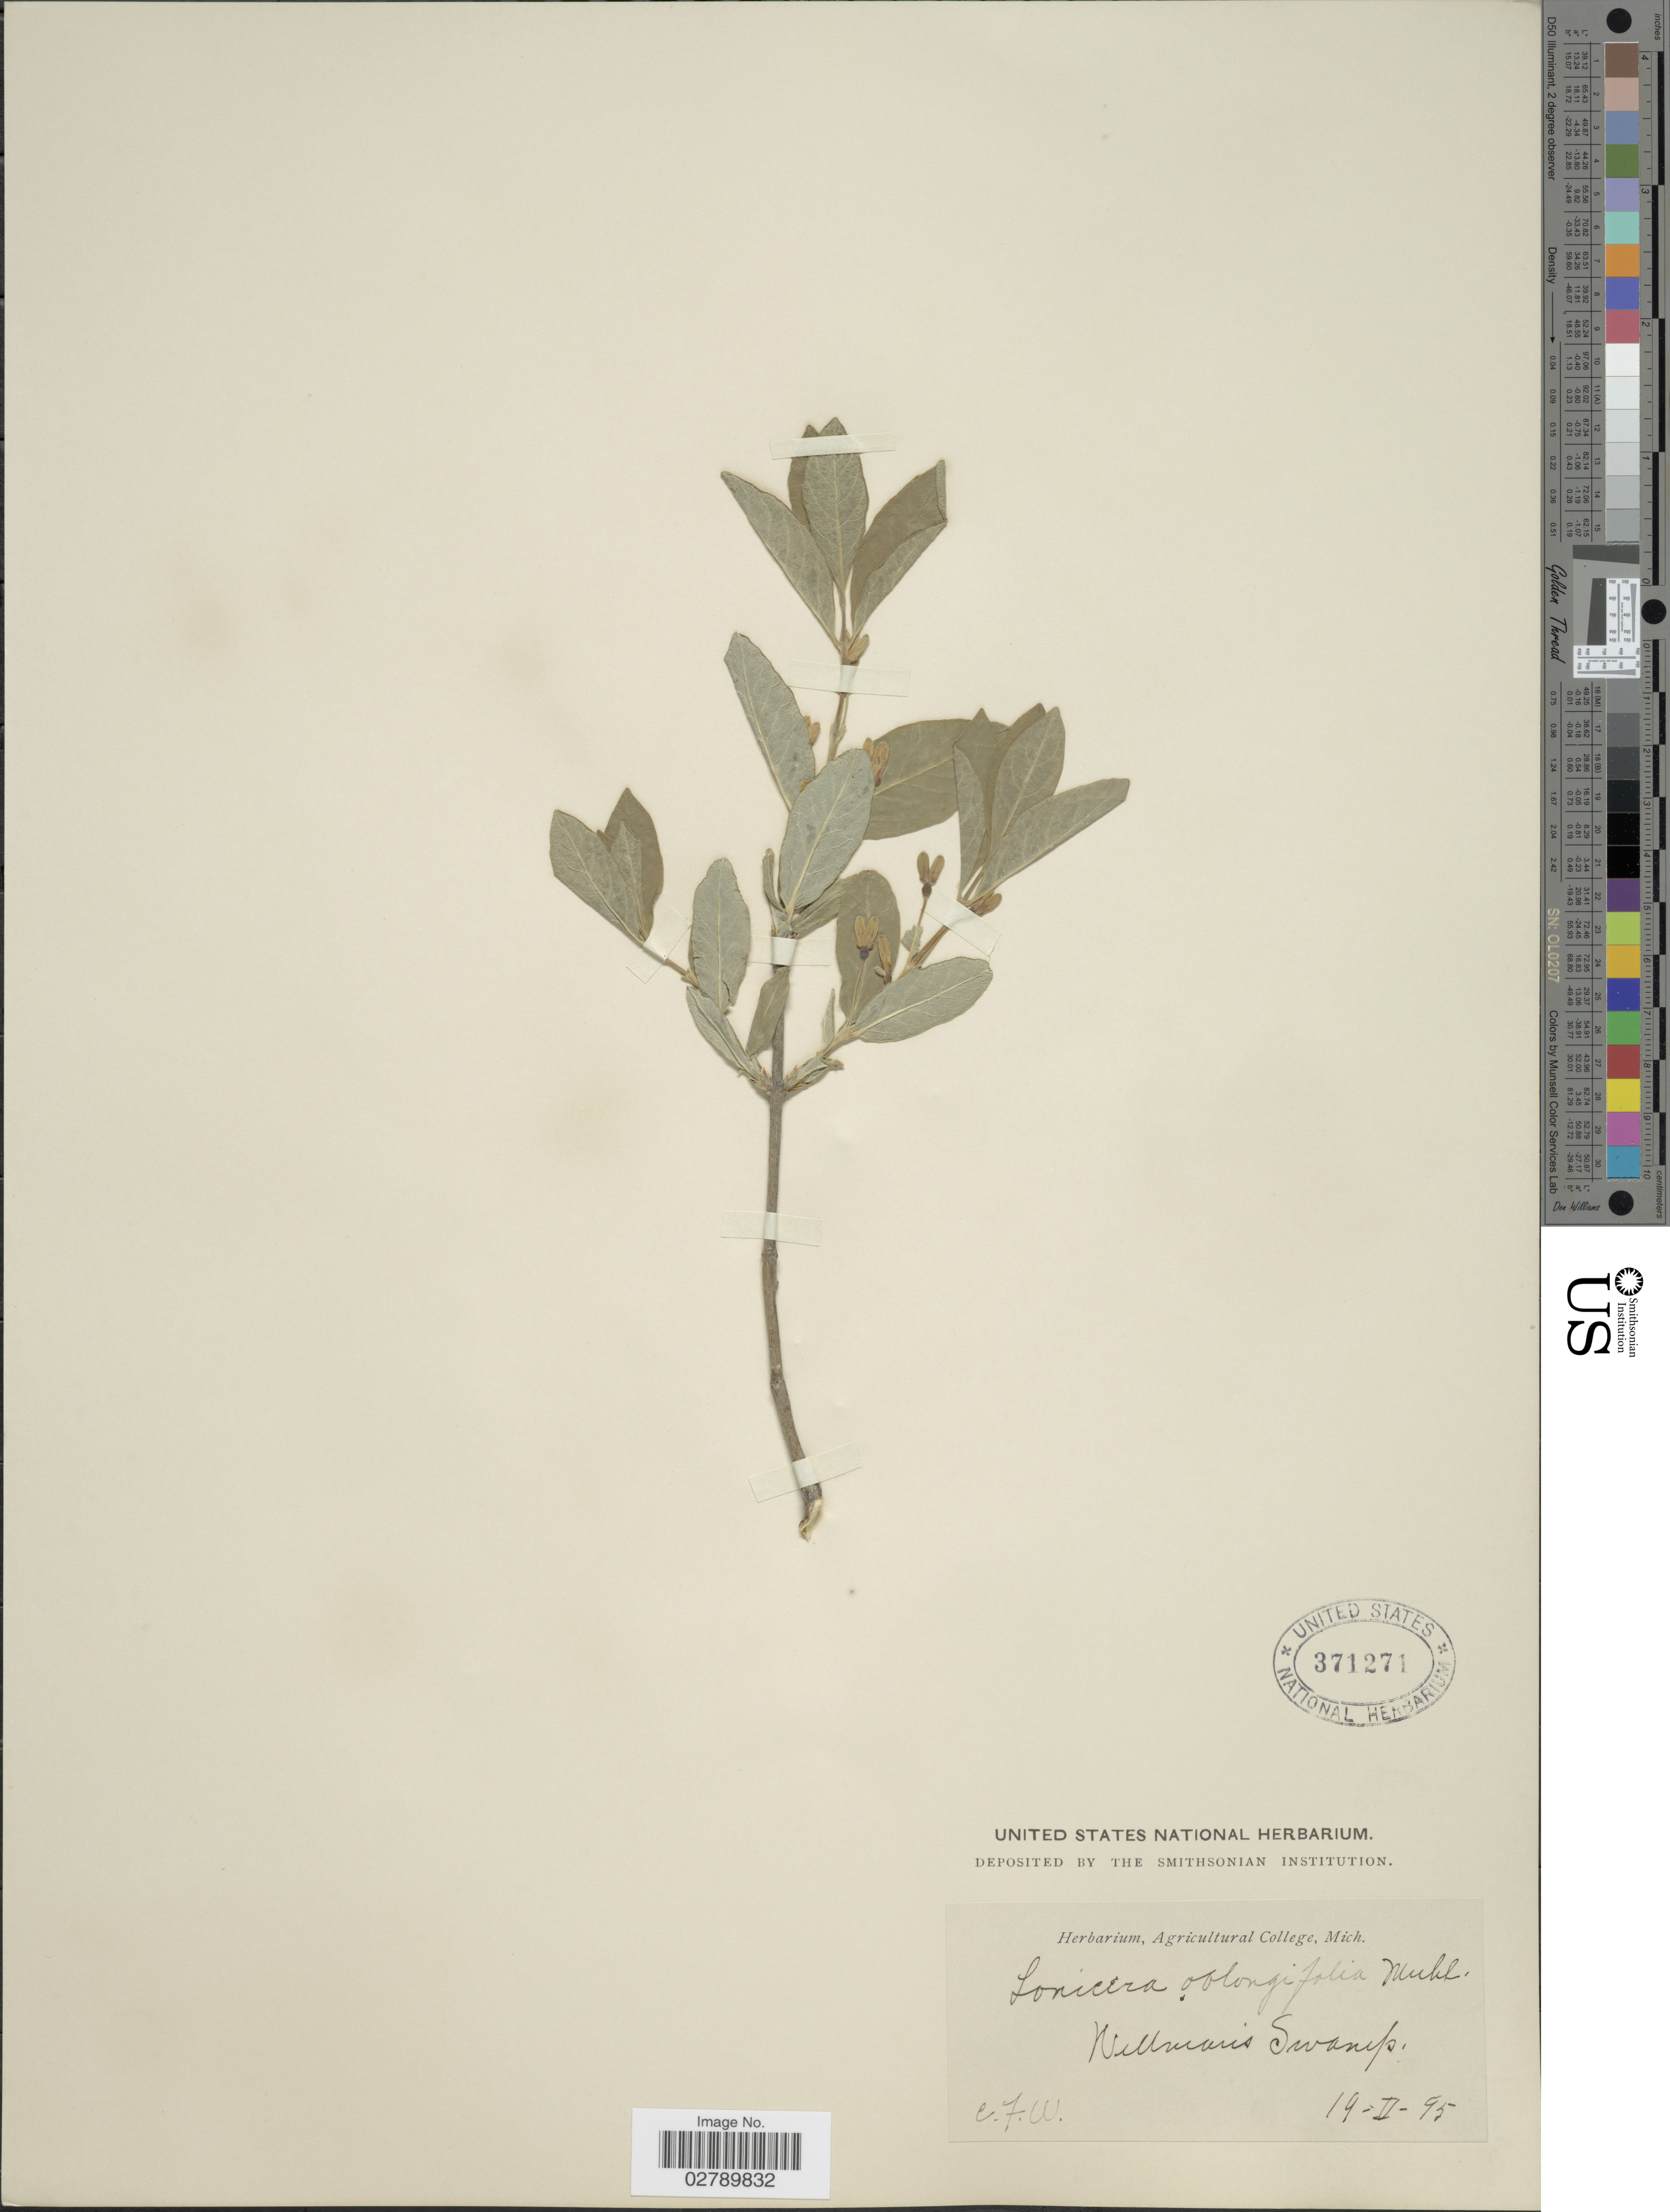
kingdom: Plantae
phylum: Tracheophyta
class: Magnoliopsida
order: Dipsacales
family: Caprifoliaceae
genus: Lonicera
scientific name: Lonicera oblongifolia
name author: Hook.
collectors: C. F. W.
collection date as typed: Transcribed d/m/y: 19/2/95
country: United States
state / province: Michigan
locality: Wellman's Swamp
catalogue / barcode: US 371271